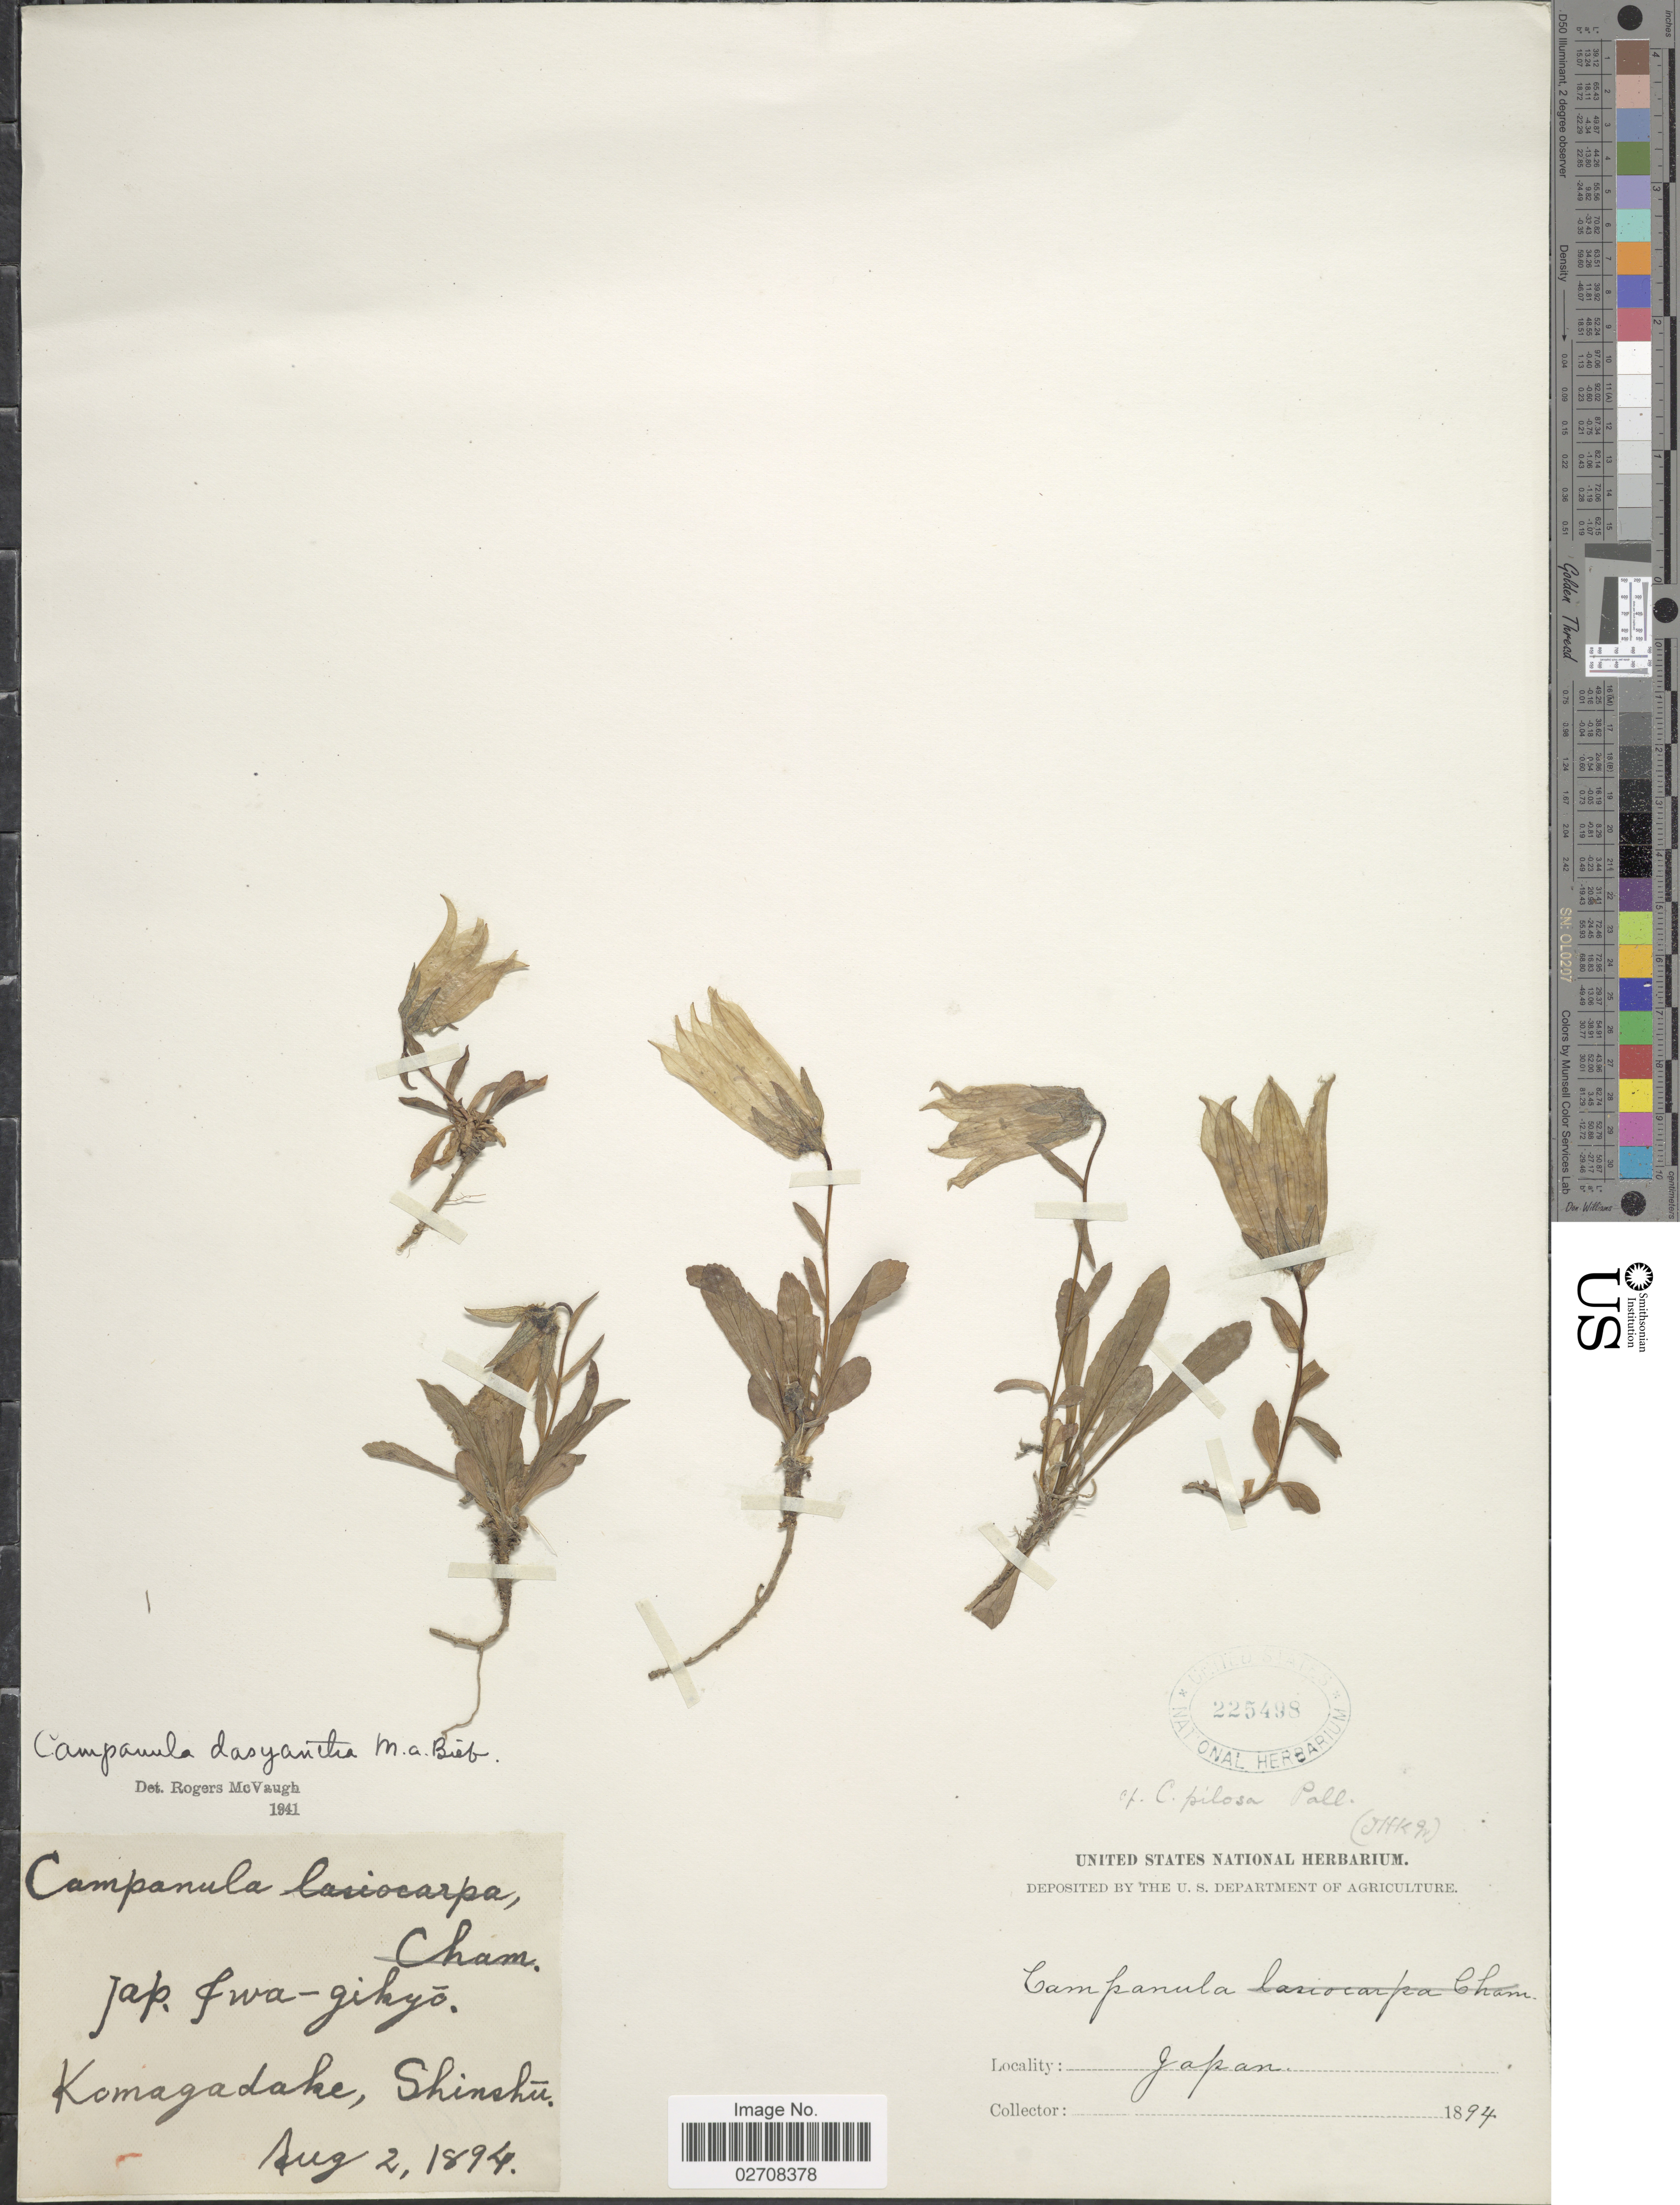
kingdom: Plantae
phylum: Tracheophyta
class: Magnoliopsida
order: Asterales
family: Campanulaceae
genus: Campanula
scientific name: Campanula dasyantha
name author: M. Bieb.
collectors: ex herb. United States National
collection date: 1894-08-02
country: Japan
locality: Komagadake, Shinshu.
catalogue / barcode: US 225488